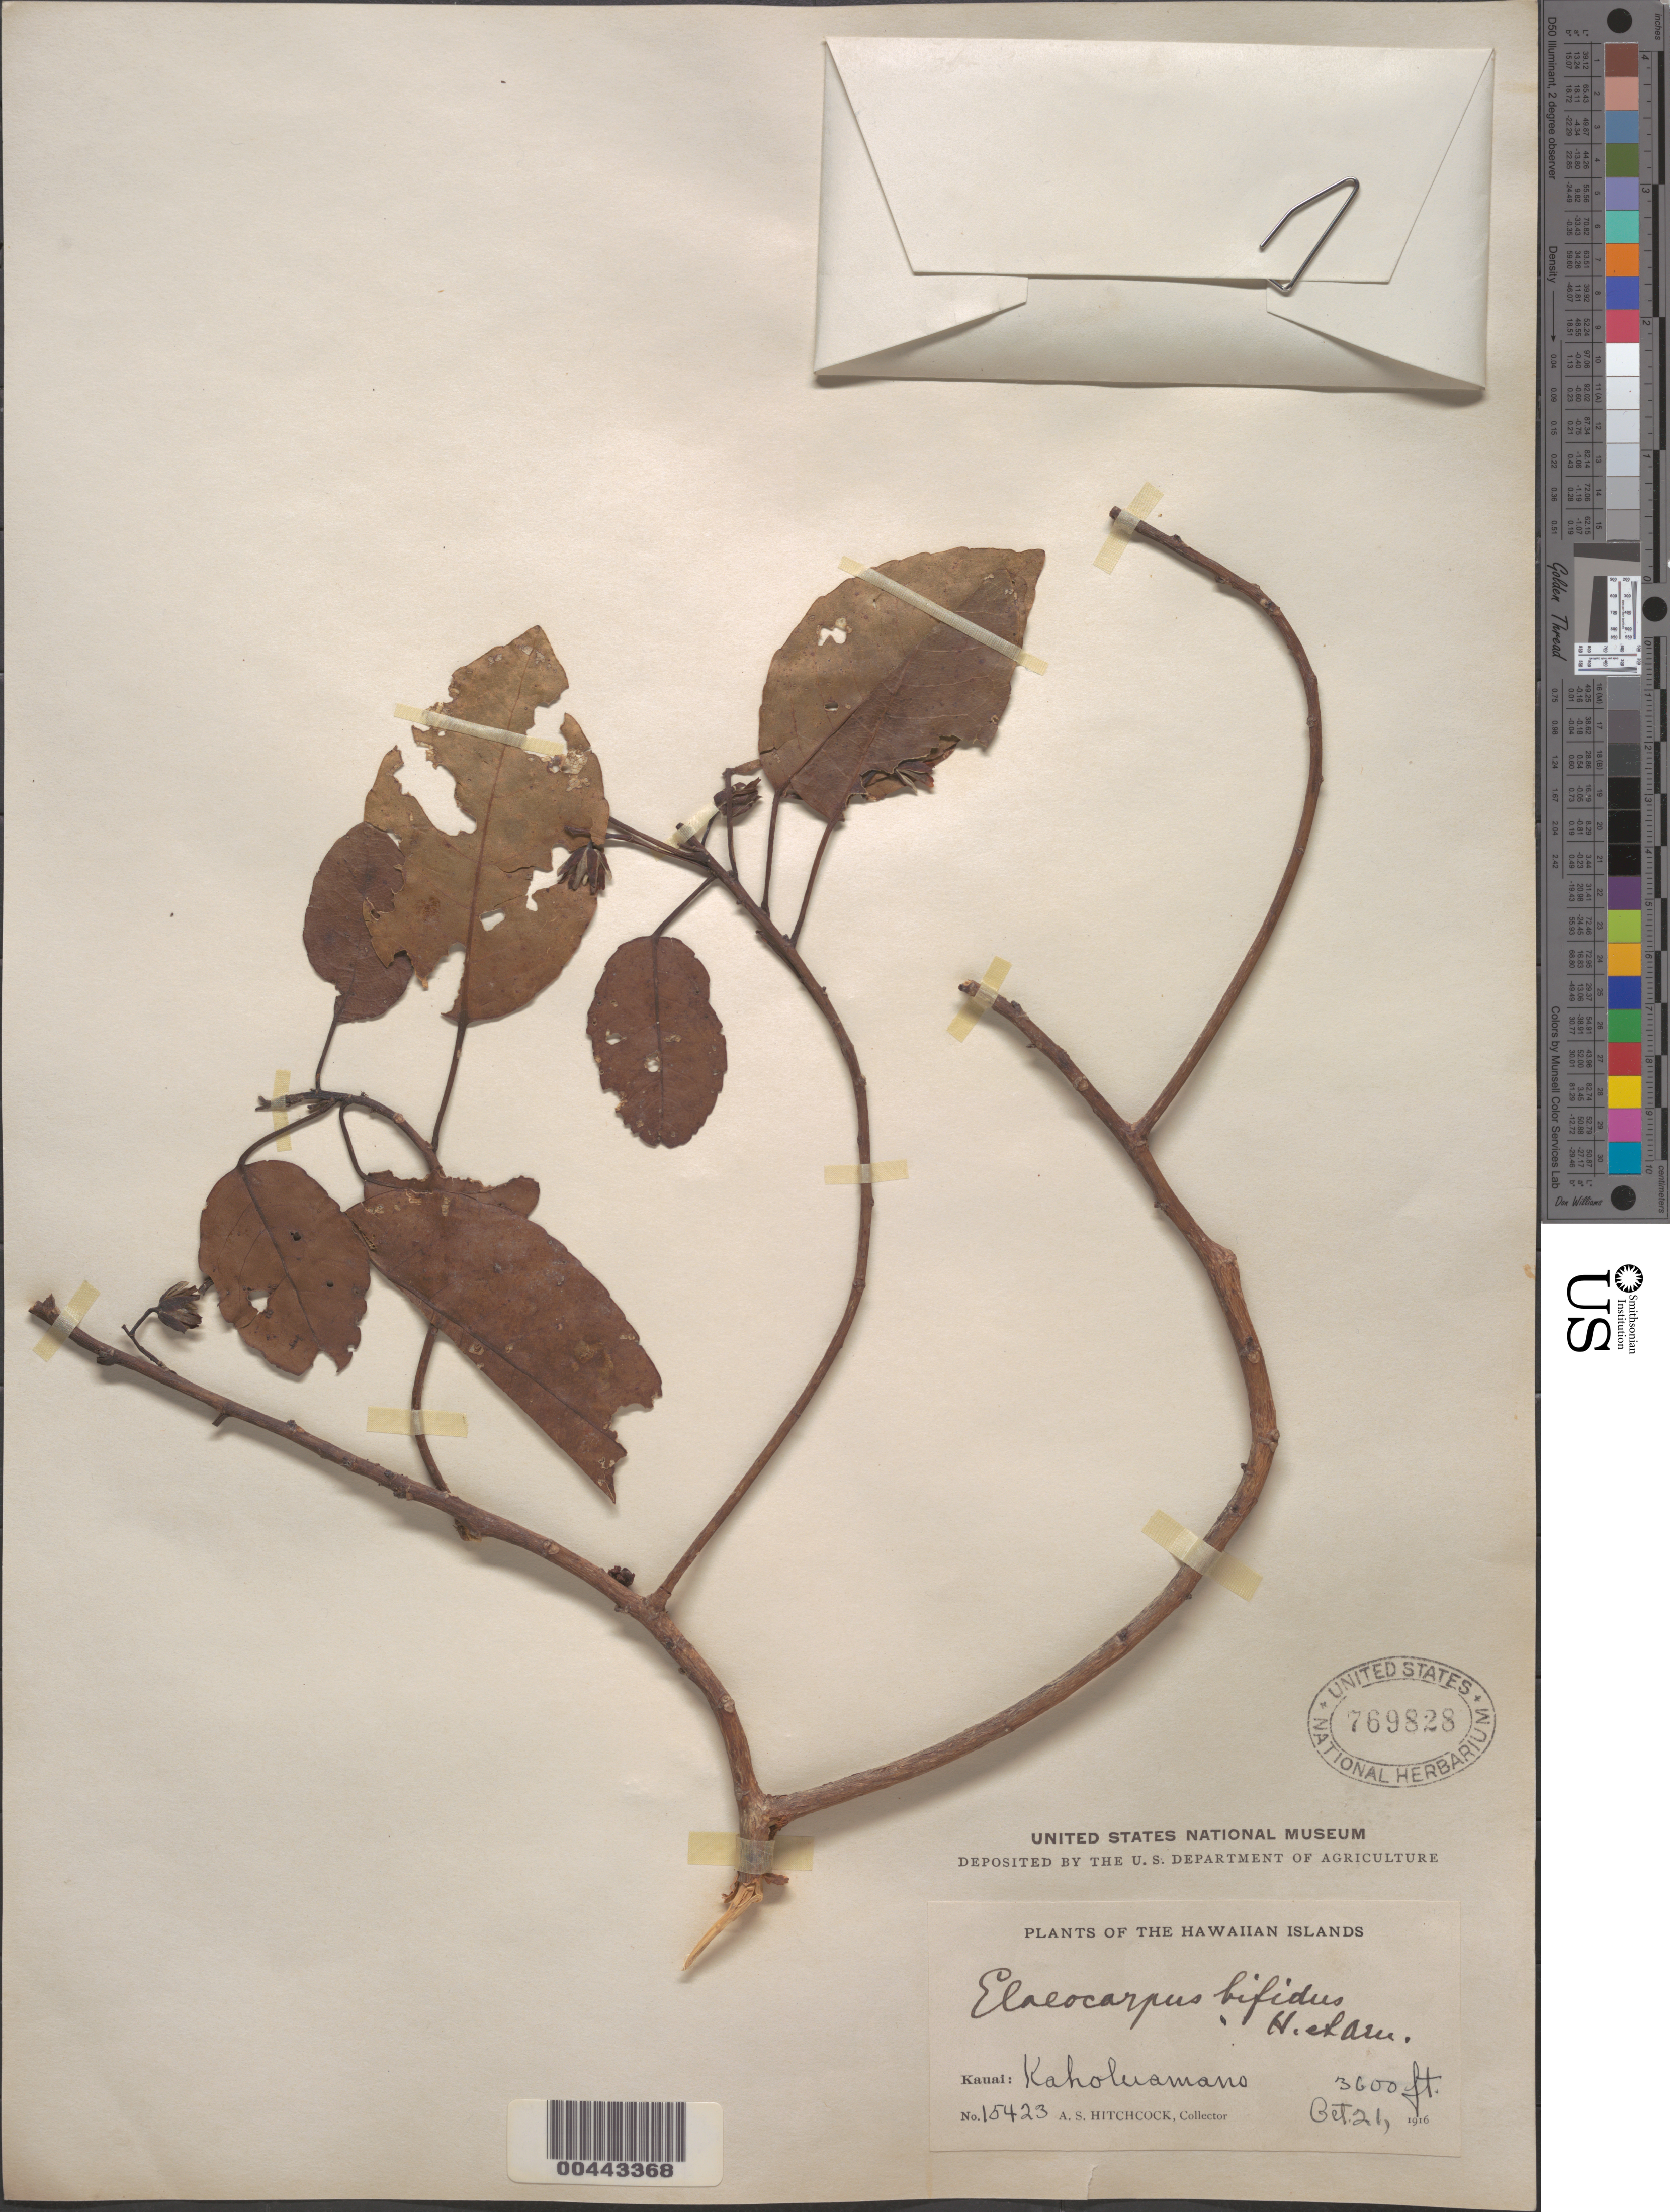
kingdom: Plantae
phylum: Tracheophyta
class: Magnoliopsida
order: Oxalidales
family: Elaeocarpaceae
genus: Elaeocarpus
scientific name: Elaeocarpus bifidus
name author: Hook. & Arn.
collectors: A. S. Hitchcock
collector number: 15423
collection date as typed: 21 Oct 1916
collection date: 1916-10-21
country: United States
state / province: Hawaii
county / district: Kauai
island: Kaua'i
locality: Kaholuamano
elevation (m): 1097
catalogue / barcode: US 769828